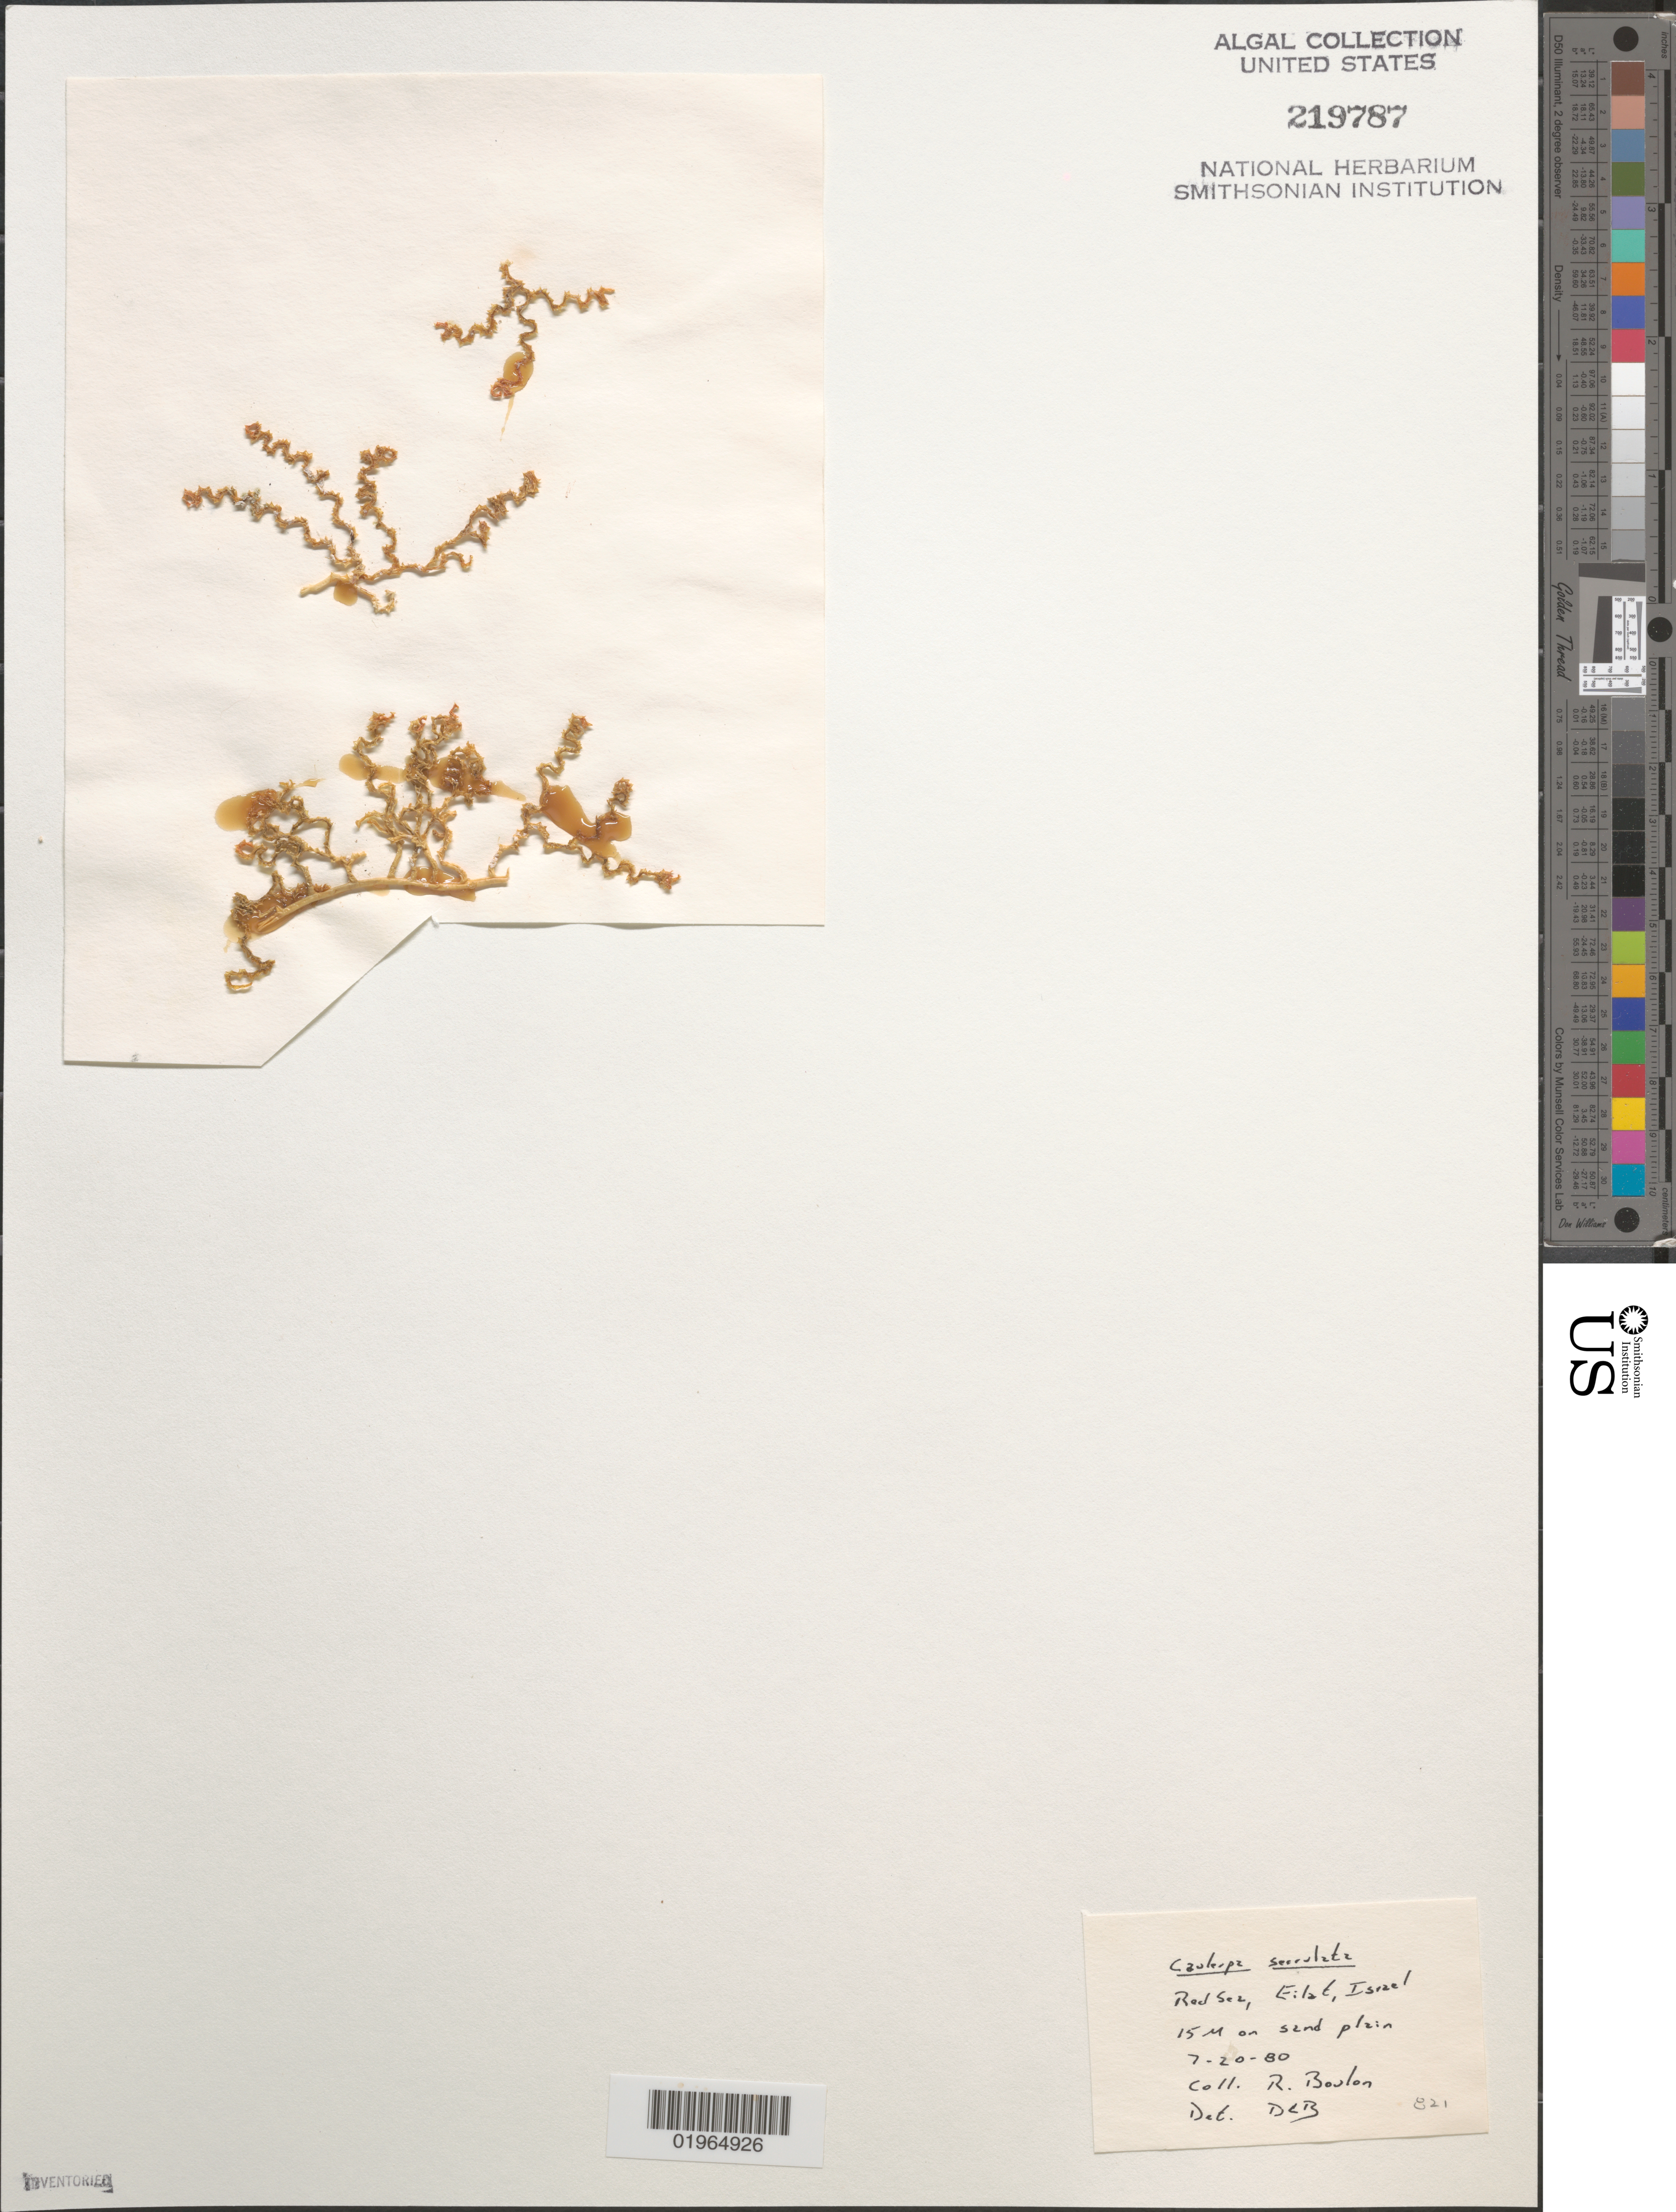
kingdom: Plantae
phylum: Chlorophyta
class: Ulvophyceae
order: Bryopsidales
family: Caulerpaceae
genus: Caulerpa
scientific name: Caulerpa serrulata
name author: (Forssk.) J. Agardh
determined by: Ballantine, D. L.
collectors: R. Boulon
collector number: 821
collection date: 1980-07-20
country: Israel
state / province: Southern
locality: Elat (Eilat)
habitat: On sand plain.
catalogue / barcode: US 219787